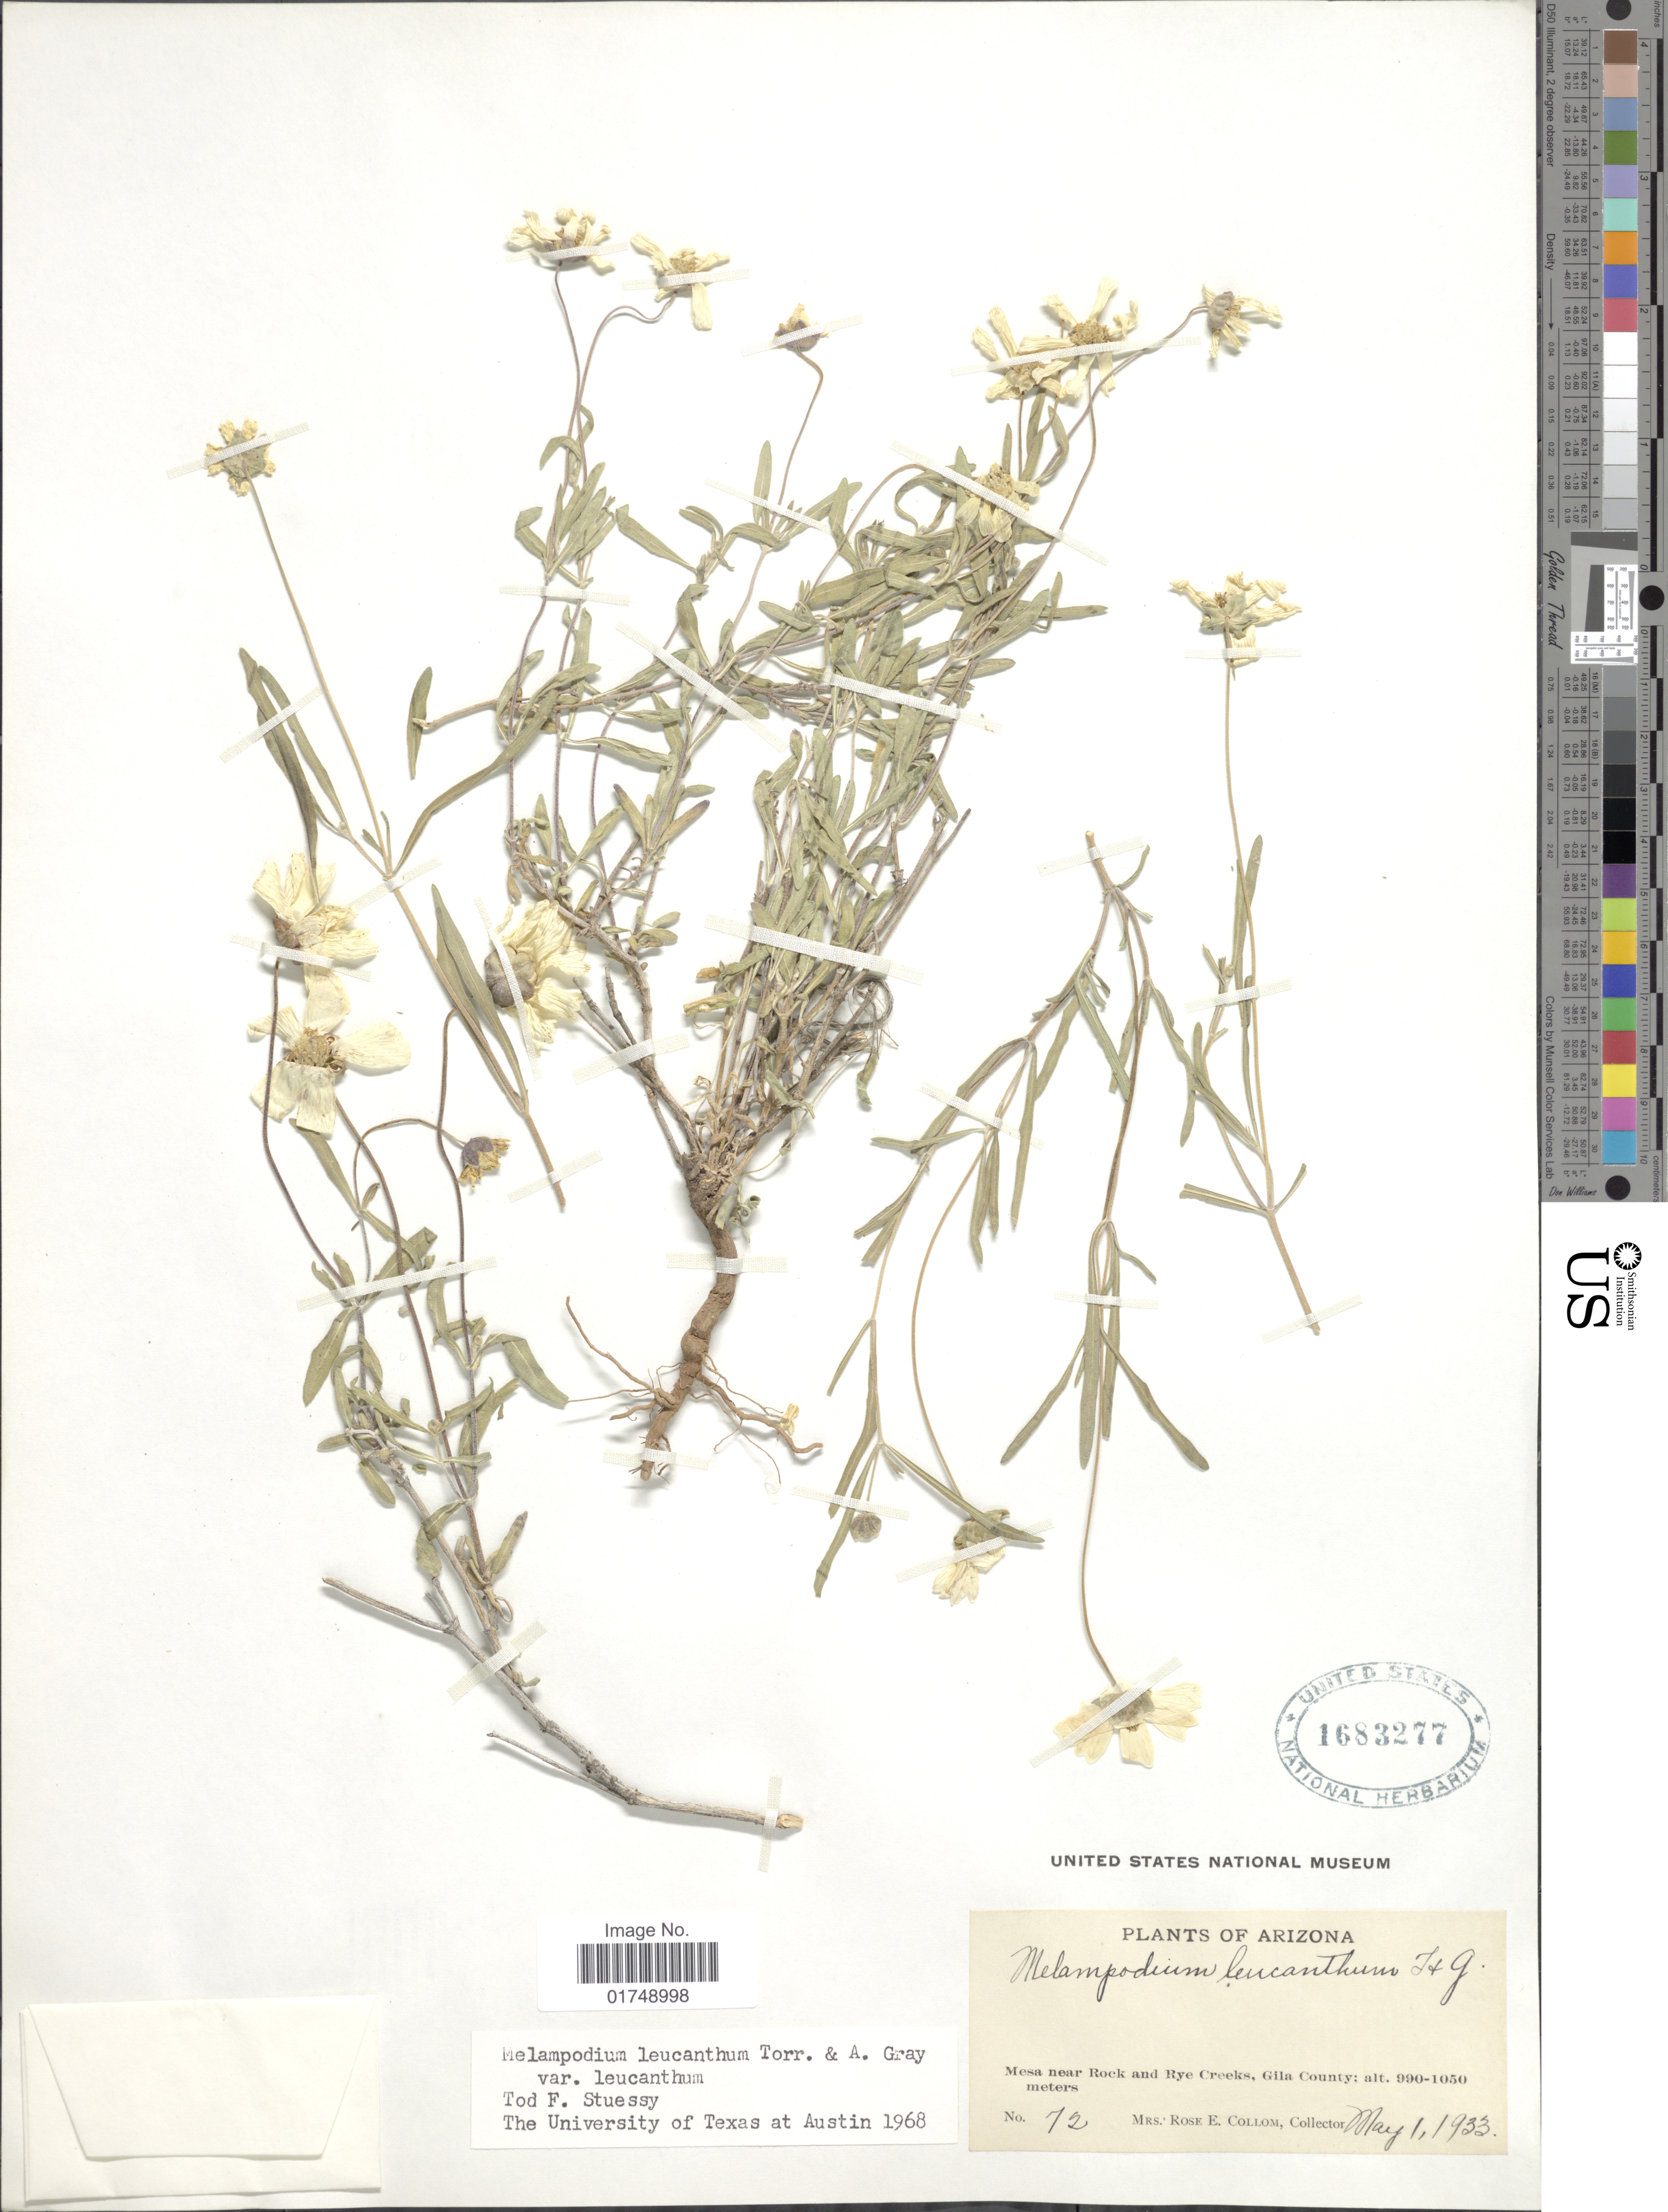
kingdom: Plantae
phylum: Tracheophyta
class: Magnoliopsida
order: Asterales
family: Asteraceae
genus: Melampodium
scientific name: Melampodium leucanthum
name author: Torr. & A. Gray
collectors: R. E. Collom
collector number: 72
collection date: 1933-05-01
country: United States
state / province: Arizona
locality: Mesa near Rock and Rye Creeks, Gila County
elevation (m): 990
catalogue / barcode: US 1683277